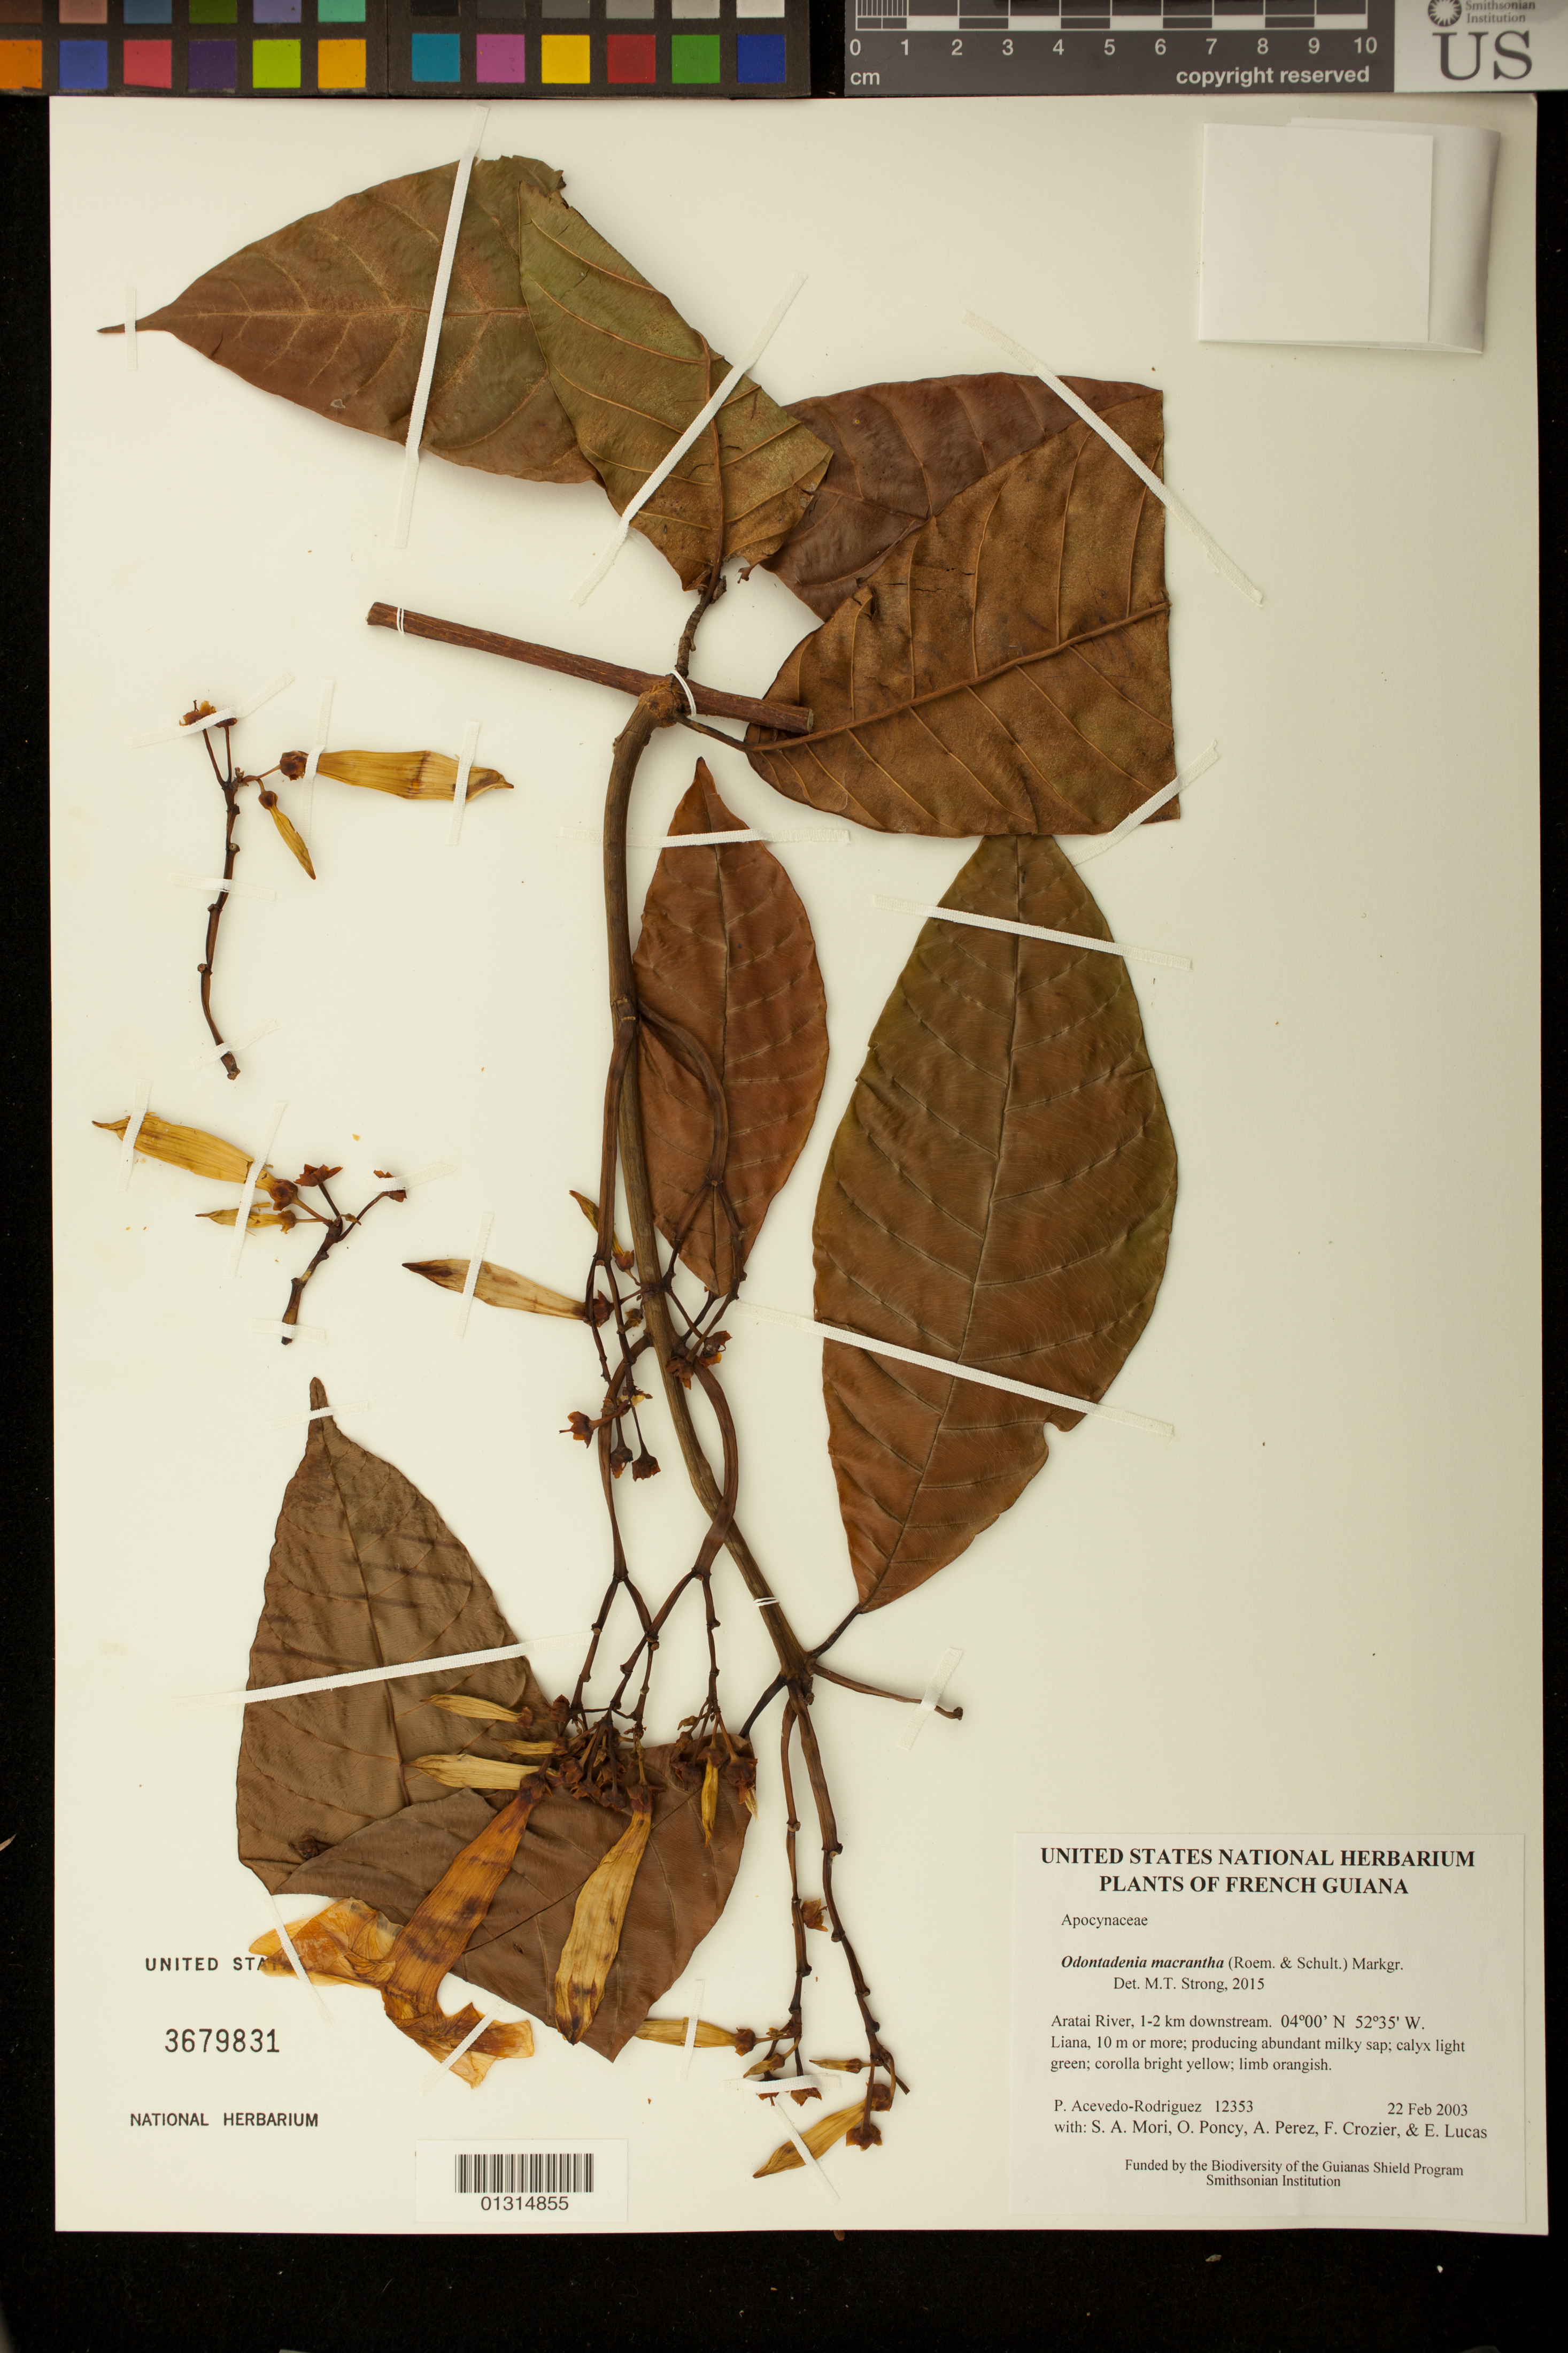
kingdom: Plantae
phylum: Tracheophyta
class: Magnoliopsida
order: Gentianales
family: Apocynaceae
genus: Odontadenia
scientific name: Odontadenia macrantha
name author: (Roem. & Schult.) Markgr.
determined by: Strong, M. T., (US), Smithsonian Institution - National Museum of Natural History (UNITED STATES)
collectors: P. Acevedo-Rodr., S. Mori, O. Poncy, A. Pérez, F. Crozier & E. Lucas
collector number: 12353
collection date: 2003-02-22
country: French Guiana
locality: Aratai River, 1-2 km downstream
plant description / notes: US, NY, K, MO, P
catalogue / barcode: US 3679831